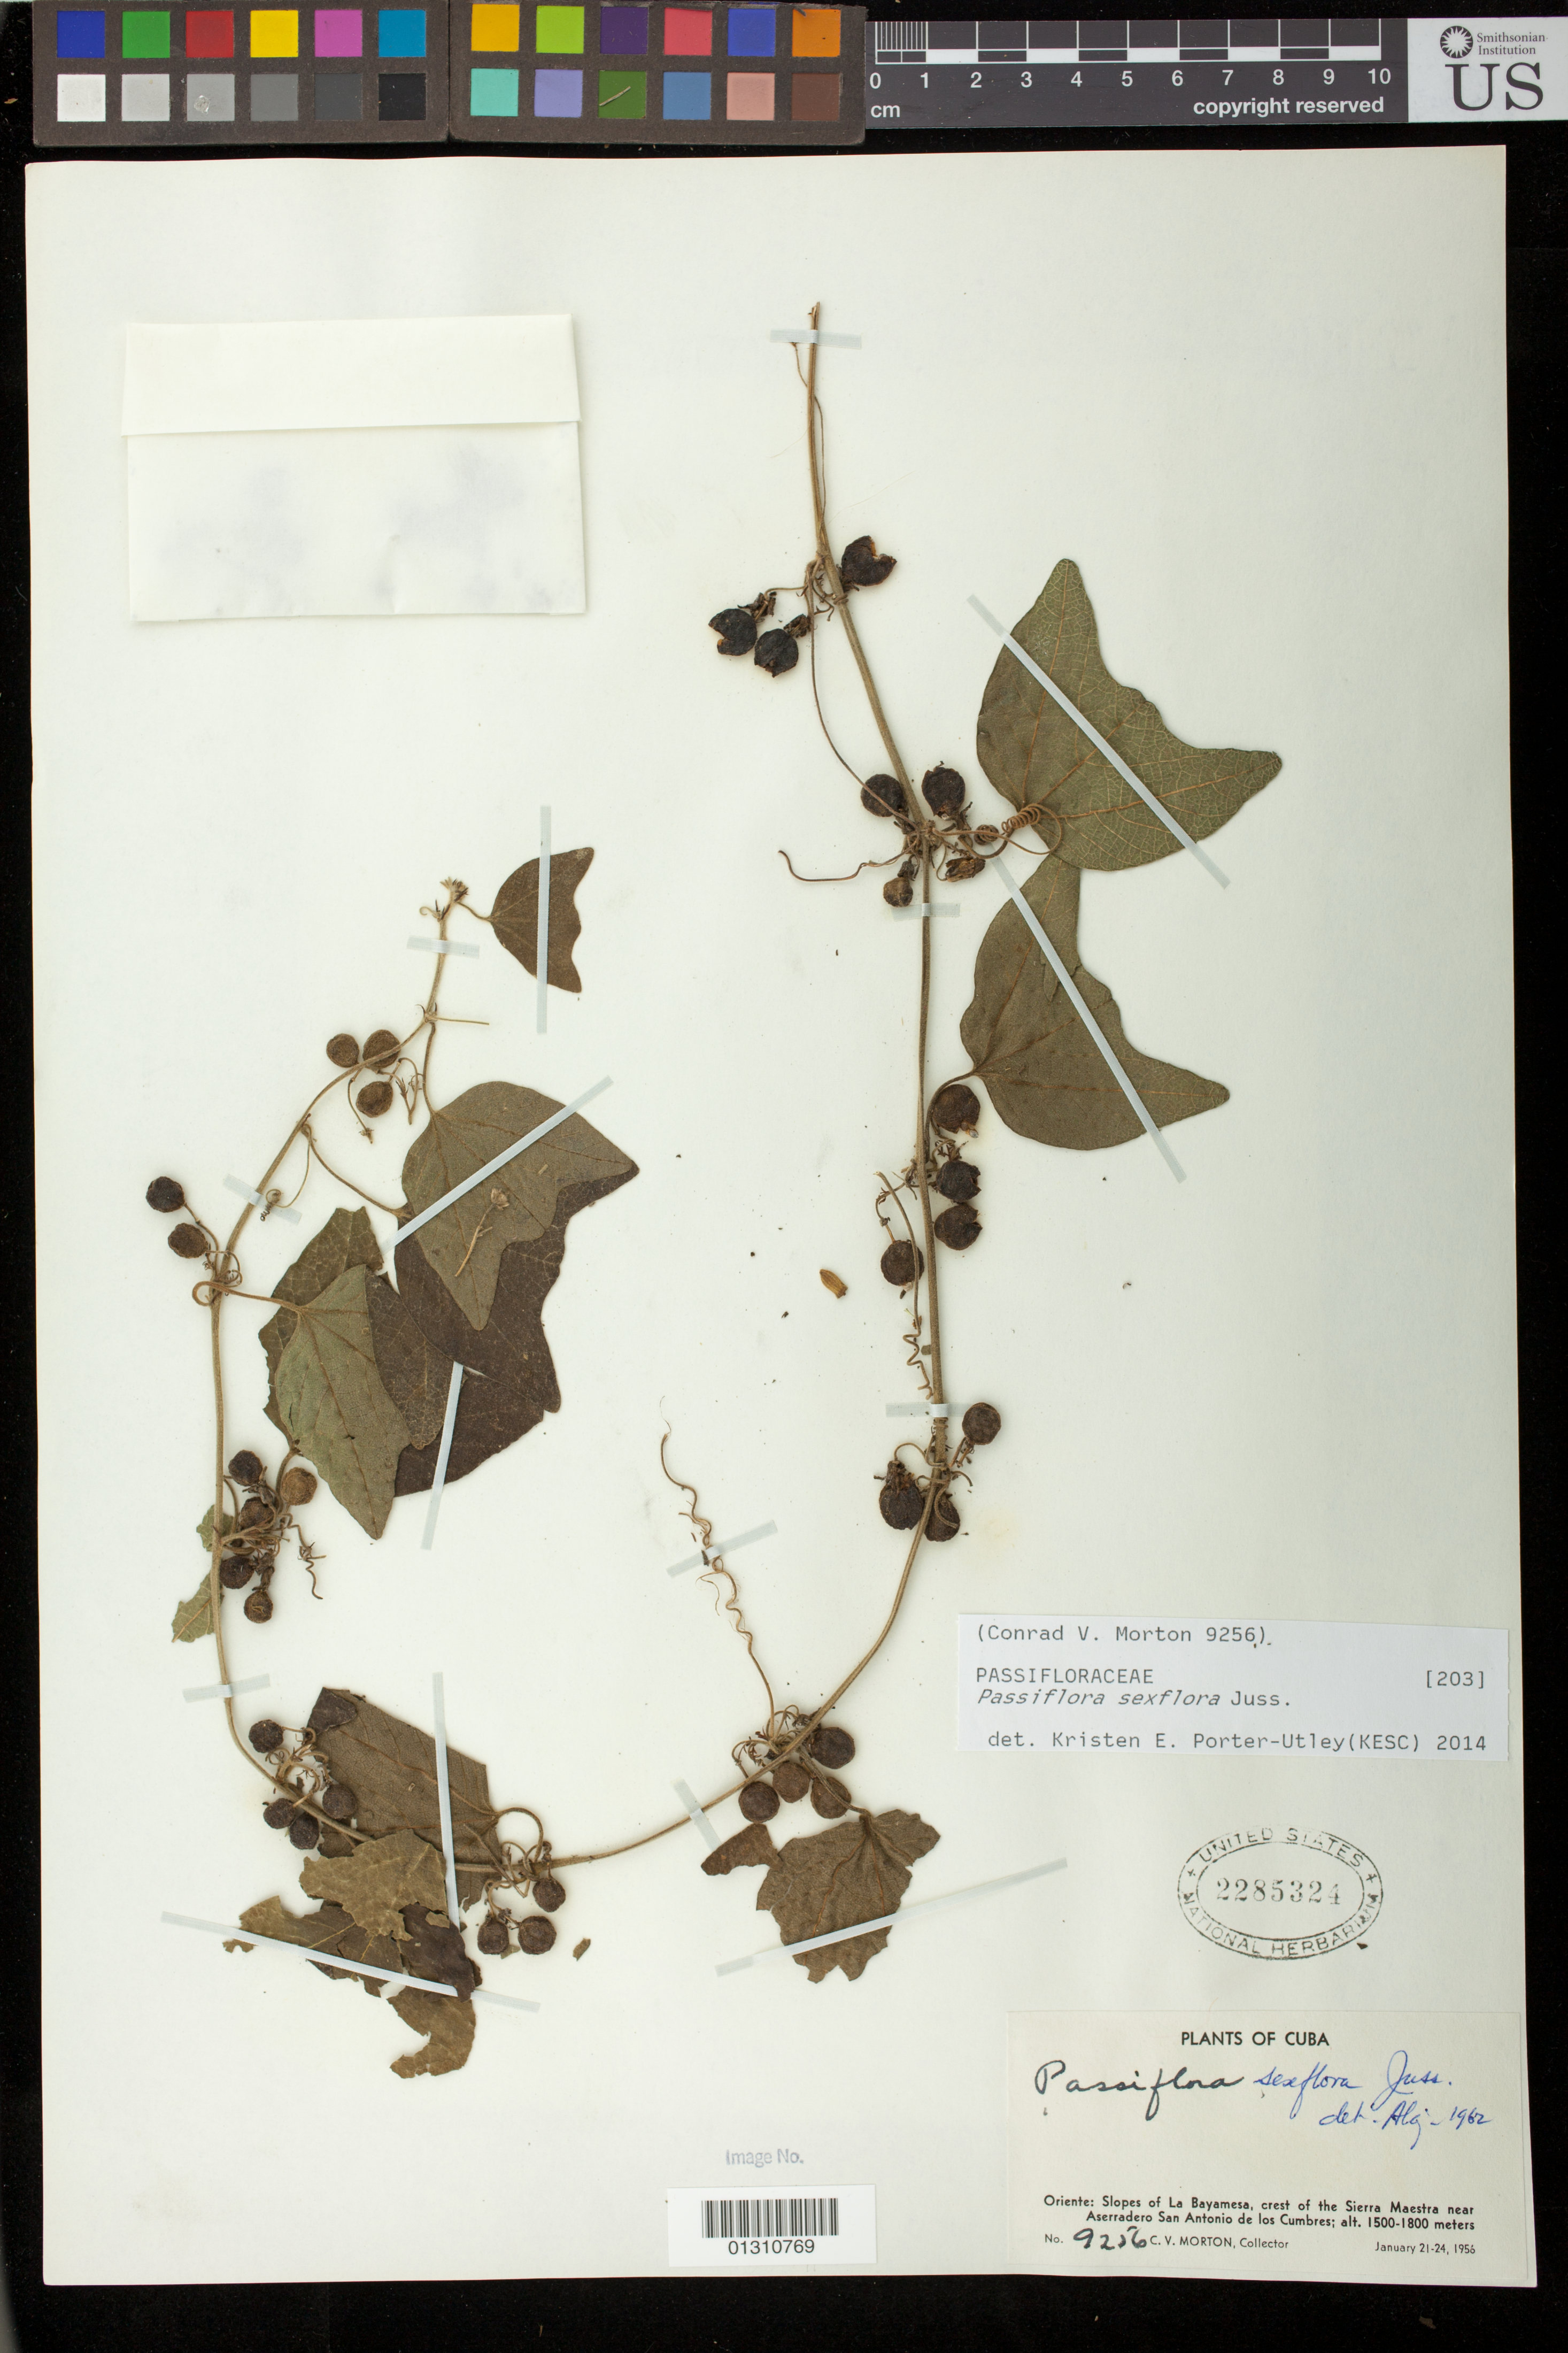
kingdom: Plantae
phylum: Tracheophyta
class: Magnoliopsida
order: Malpighiales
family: Passifloraceae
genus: Passiflora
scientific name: Passiflora sexflora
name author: Juss.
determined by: Porter-Utley, Kristen E.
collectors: C. V. Morton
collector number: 9256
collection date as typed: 21 Jan 1956 to 24 Jan 1956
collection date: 1956-01-21/1956-01-24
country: Cuba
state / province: Oriente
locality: Slopes of La Bayamesa, crest of the Sierra Maestra near Aserradero San Antonio de los Cumbres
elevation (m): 1500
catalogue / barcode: US 2285324